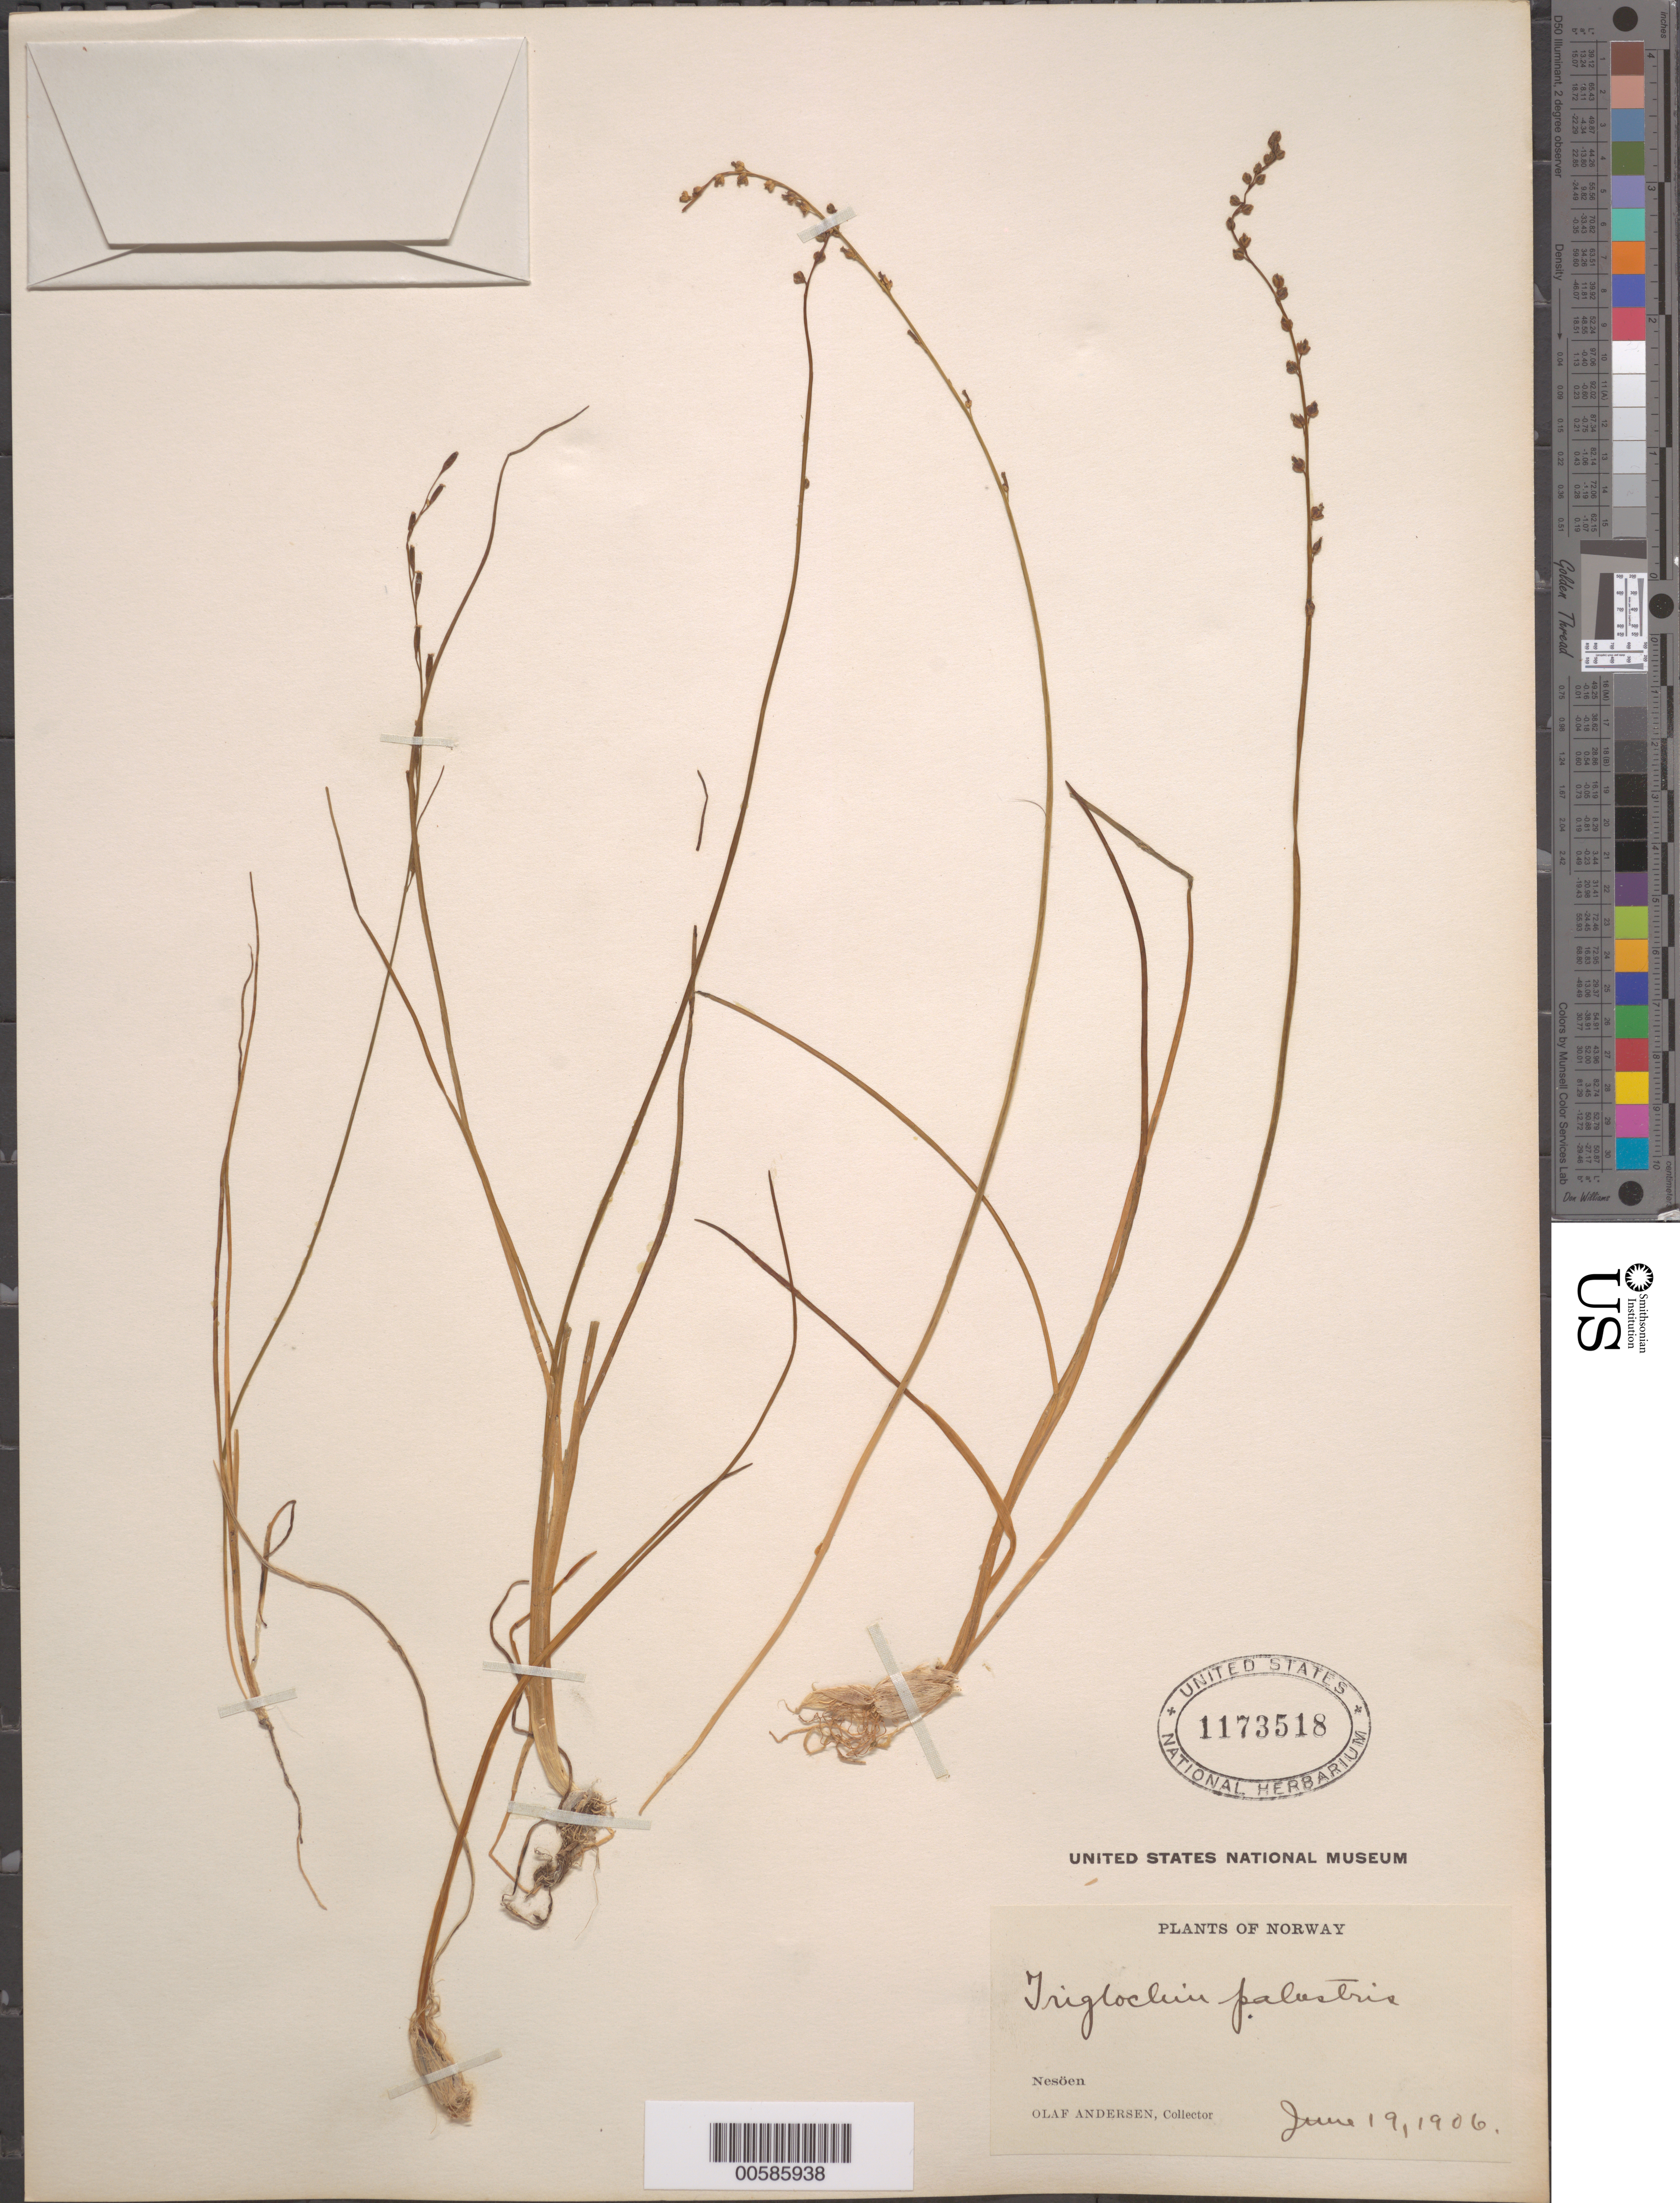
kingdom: Plantae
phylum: Tracheophyta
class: Liliopsida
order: Alismatales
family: Juncaginaceae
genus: Triglochin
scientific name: Triglochin palustris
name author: L.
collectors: O. Andersen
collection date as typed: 19 Jun 1906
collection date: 1906-06-19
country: Norway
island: Nesøya Island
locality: Nesoen (= Nesøya I.)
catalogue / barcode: US 1173518